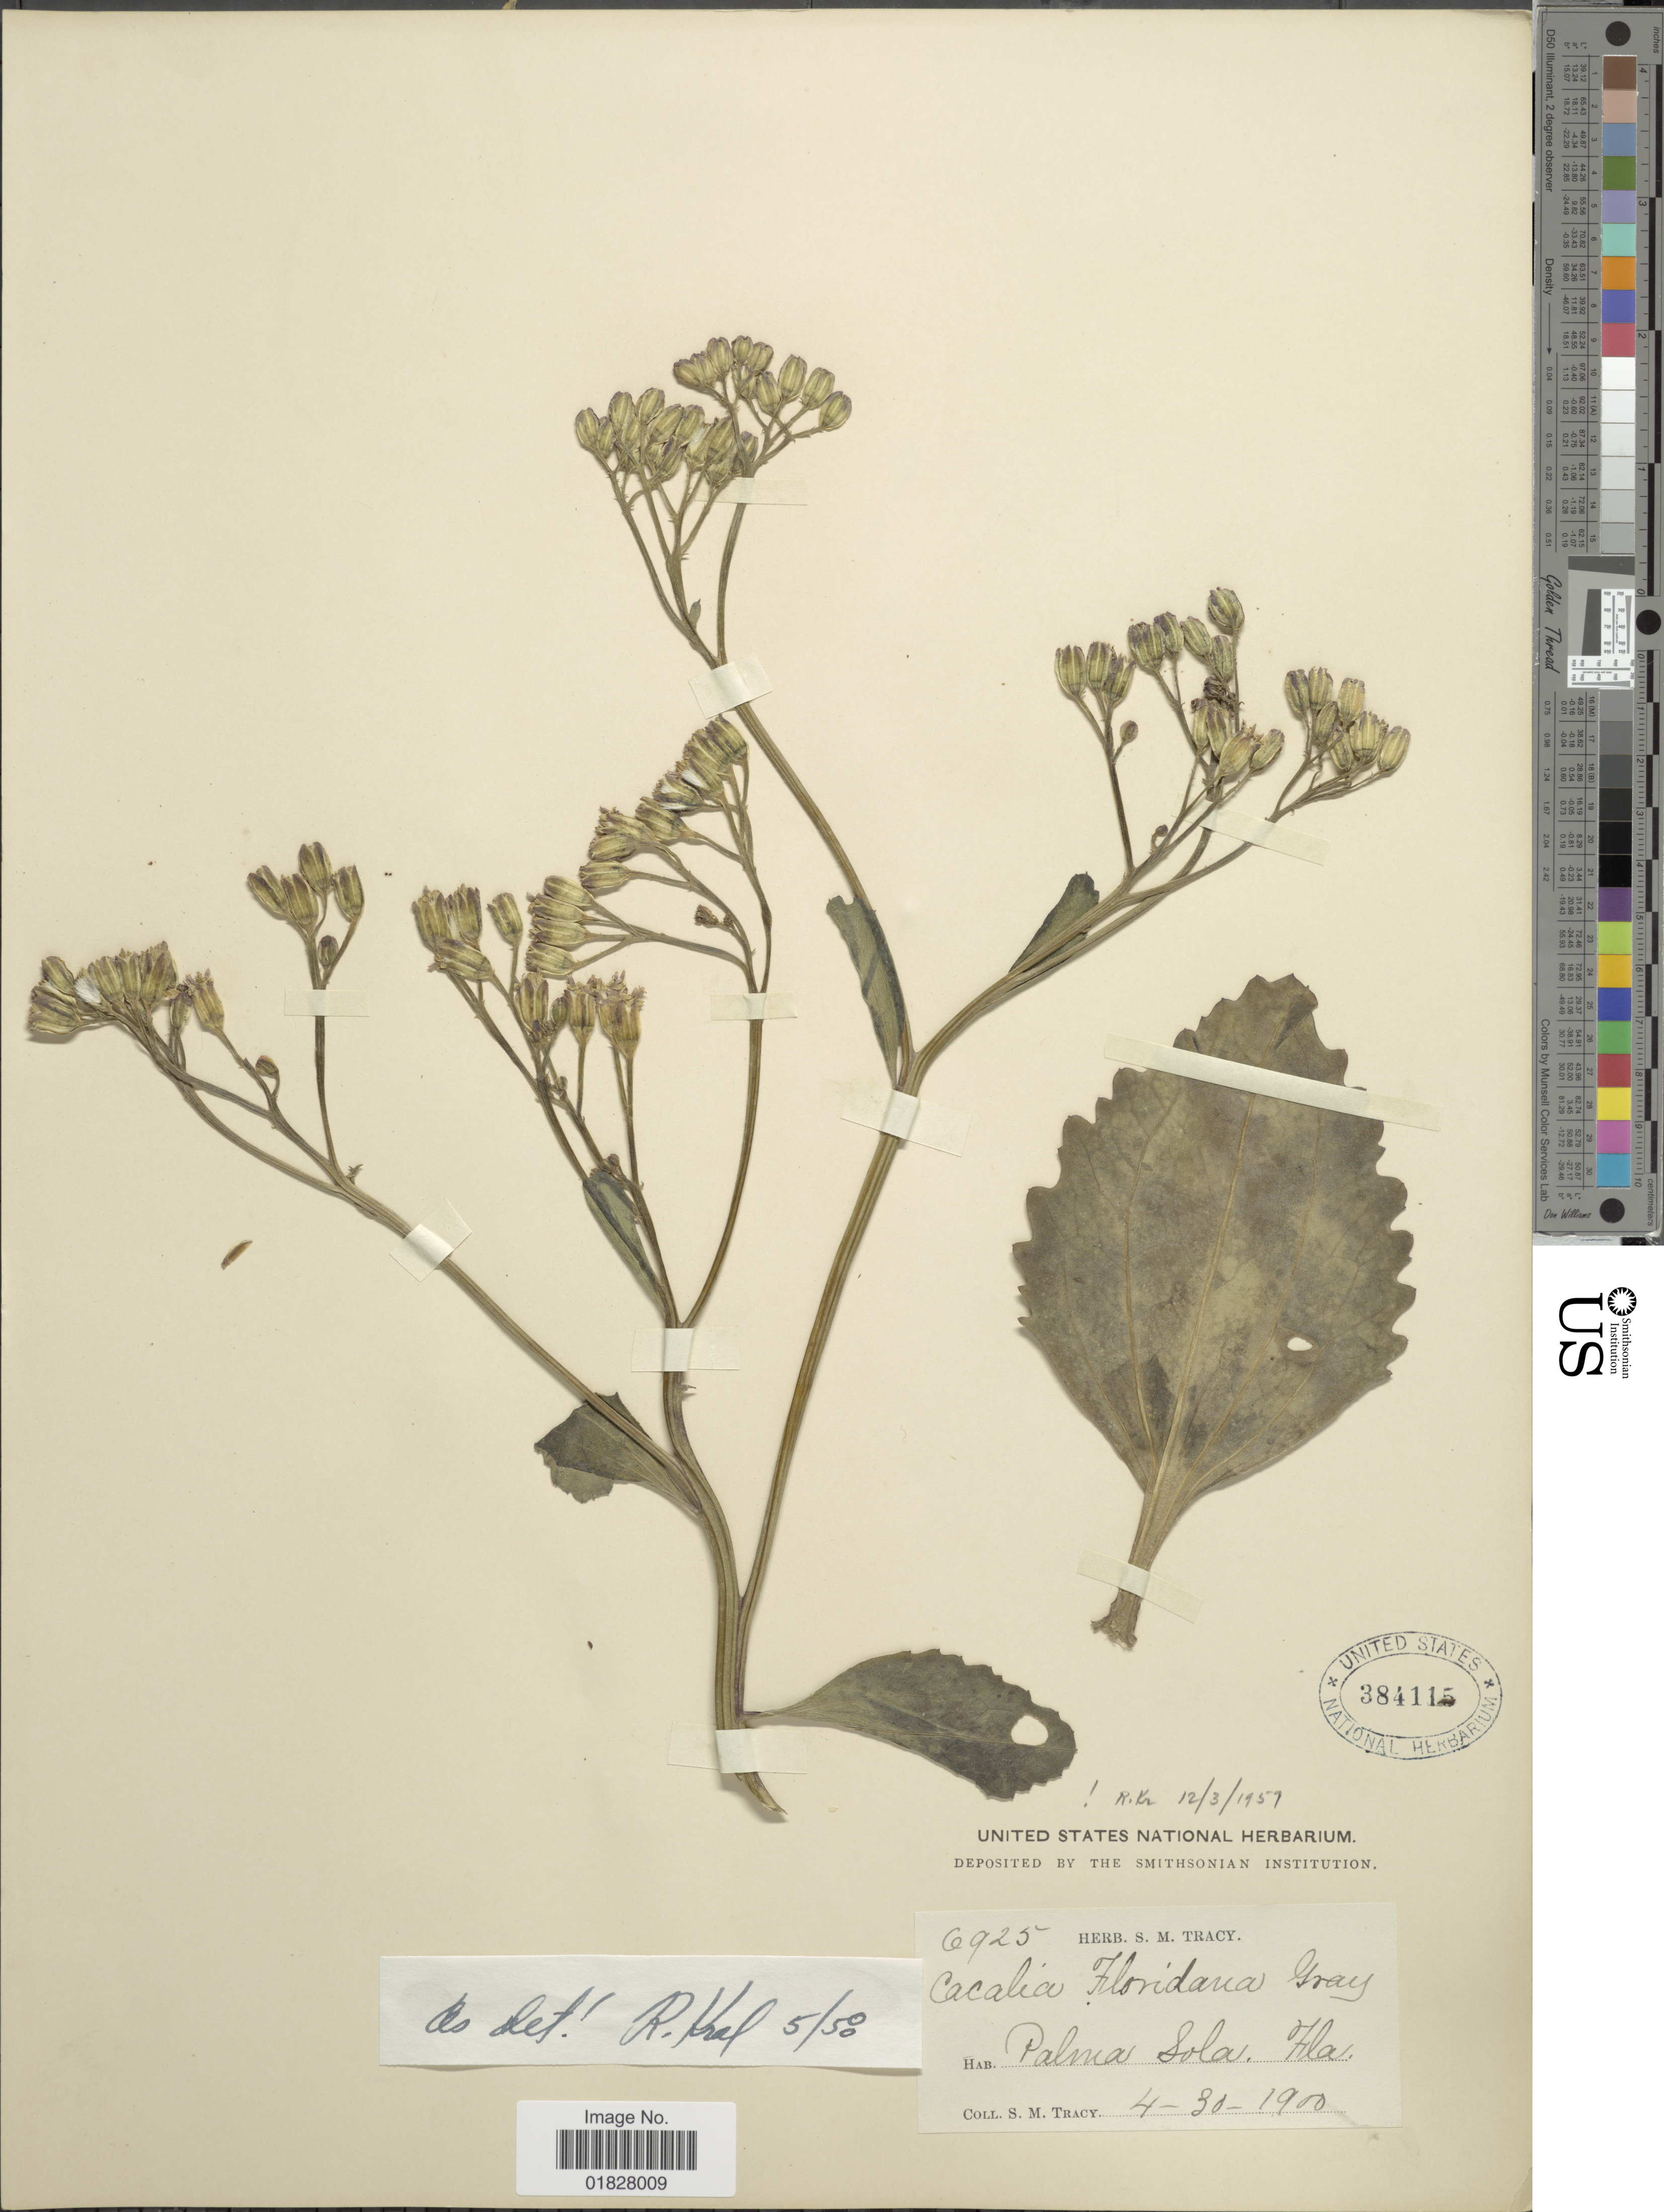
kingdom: Plantae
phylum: Tracheophyta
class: Magnoliopsida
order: Asterales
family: Asteraceae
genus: Arnoglossum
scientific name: Arnoglossum floridanum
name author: (A. Gray) H. Rob.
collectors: S. M. Tracy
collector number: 6925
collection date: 1900-04-30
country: United States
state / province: Florida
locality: Palma Sola. Fla.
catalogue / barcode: US 384115